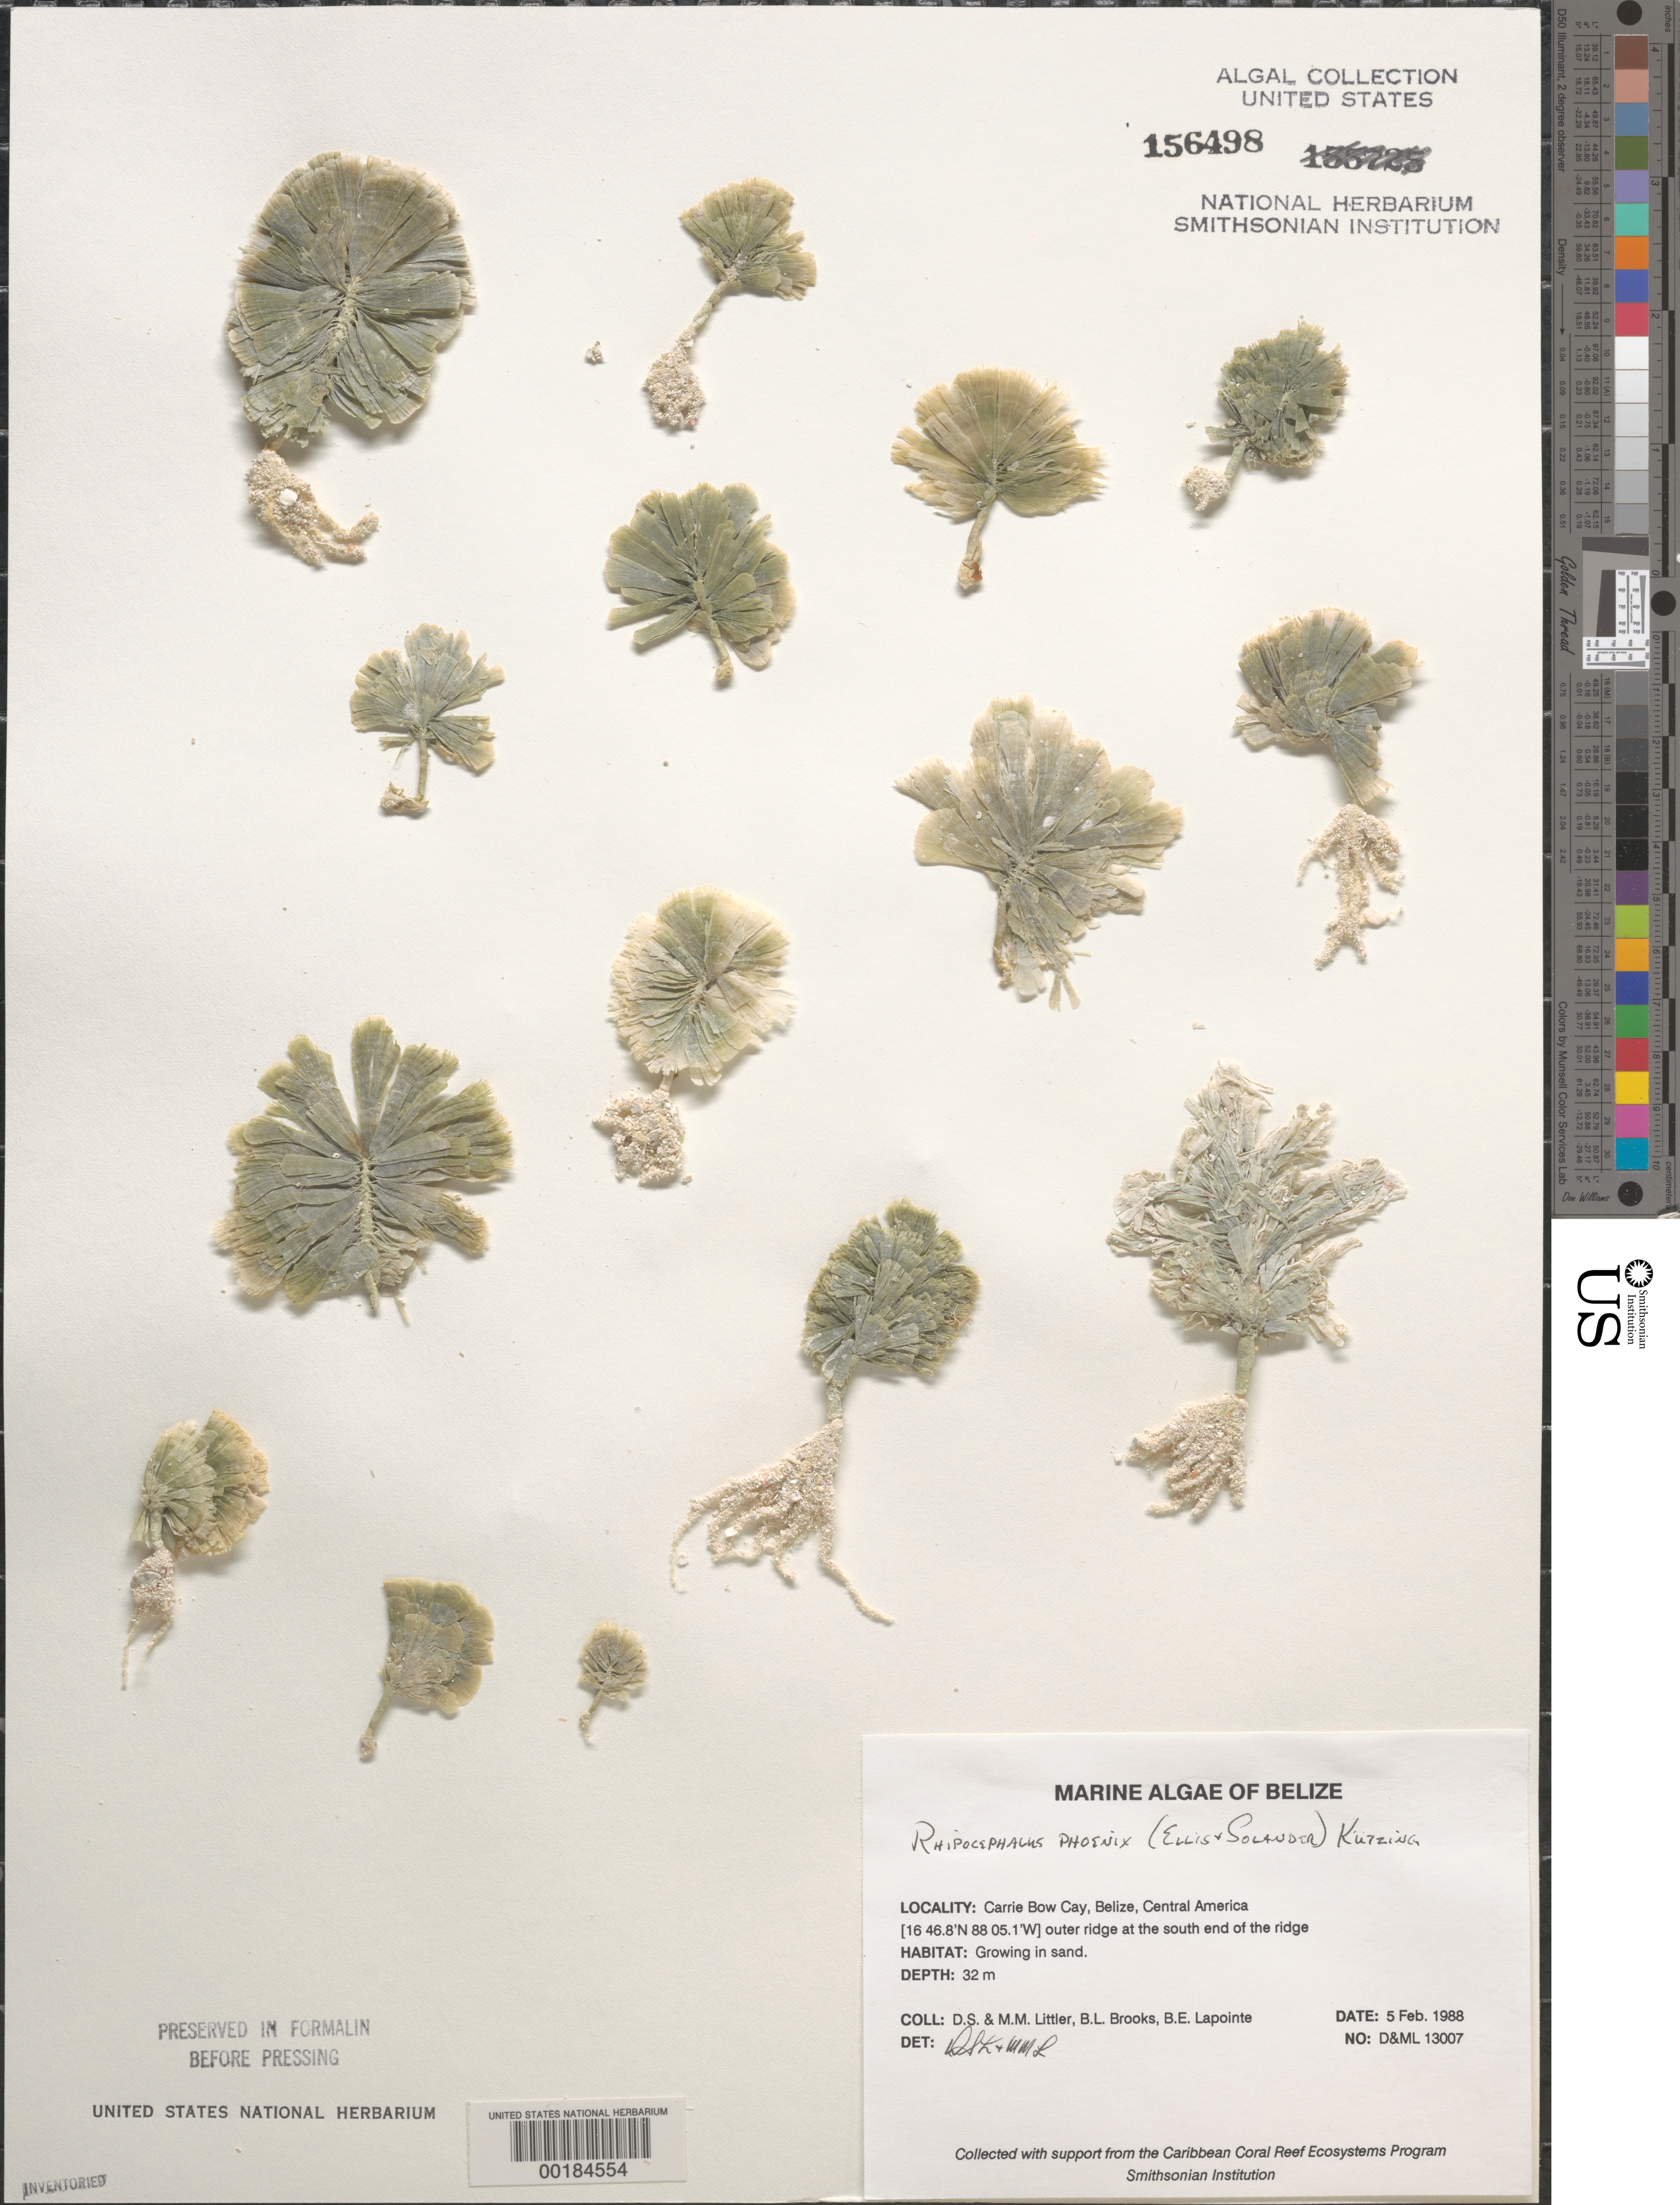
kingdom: Plantae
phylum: Chlorophyta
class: Ulvophyceae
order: Bryopsidales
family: Udoteaceae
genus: Rhipocephalus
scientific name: Rhipocephalus phoenix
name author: (J. Ellis & Sol.) Kütz.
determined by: Littler, D. S.; Littler, M. M.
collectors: D. S. Littler, M. M. Littler, B. Brooks & B. Lapointe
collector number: D&ML 13007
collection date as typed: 05 Feb 1988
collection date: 1988-02-05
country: Belize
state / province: Stann Creek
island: Carrie Bow Cay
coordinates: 16 46.8' N, 88 05.1' W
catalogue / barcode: US 156498